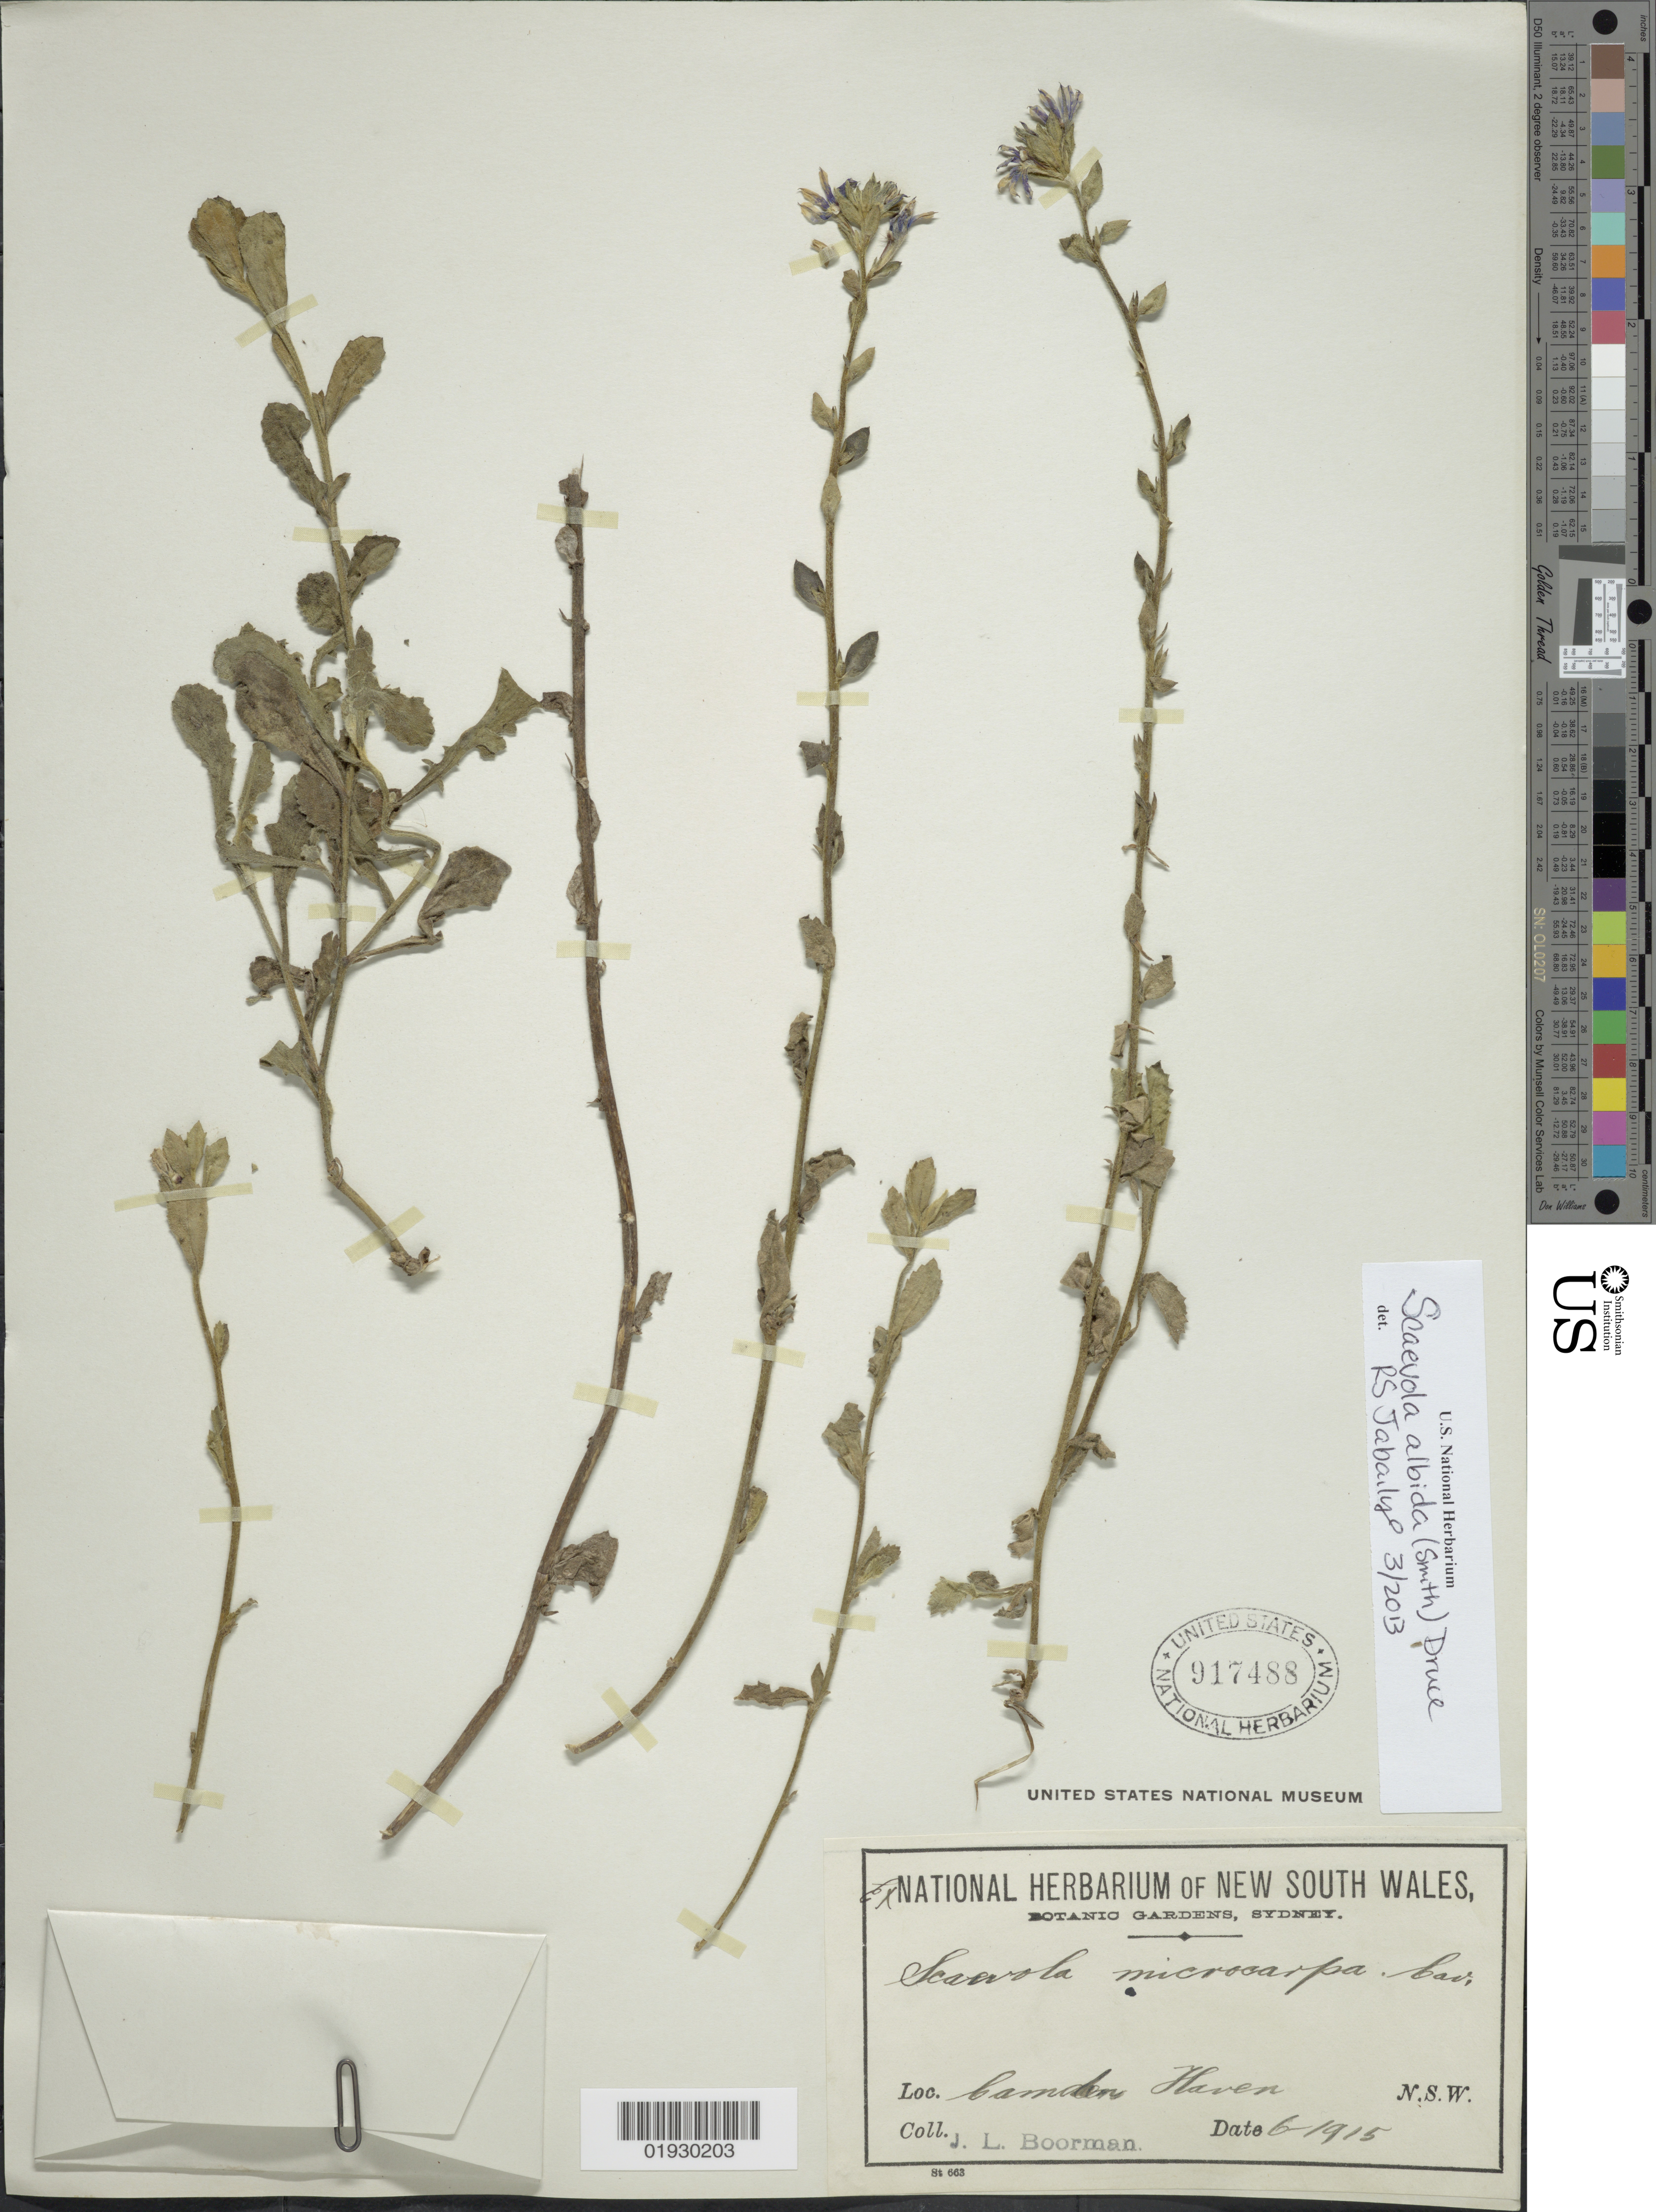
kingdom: Plantae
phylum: Tracheophyta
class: Magnoliopsida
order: Asterales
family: Goodeniaceae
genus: Scaevola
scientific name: Scaevola albida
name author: (Sm.) Druce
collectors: J. Boorman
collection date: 1915-06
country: Australia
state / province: New South Wales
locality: Camden Haven. N.S.W.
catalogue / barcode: US 917488